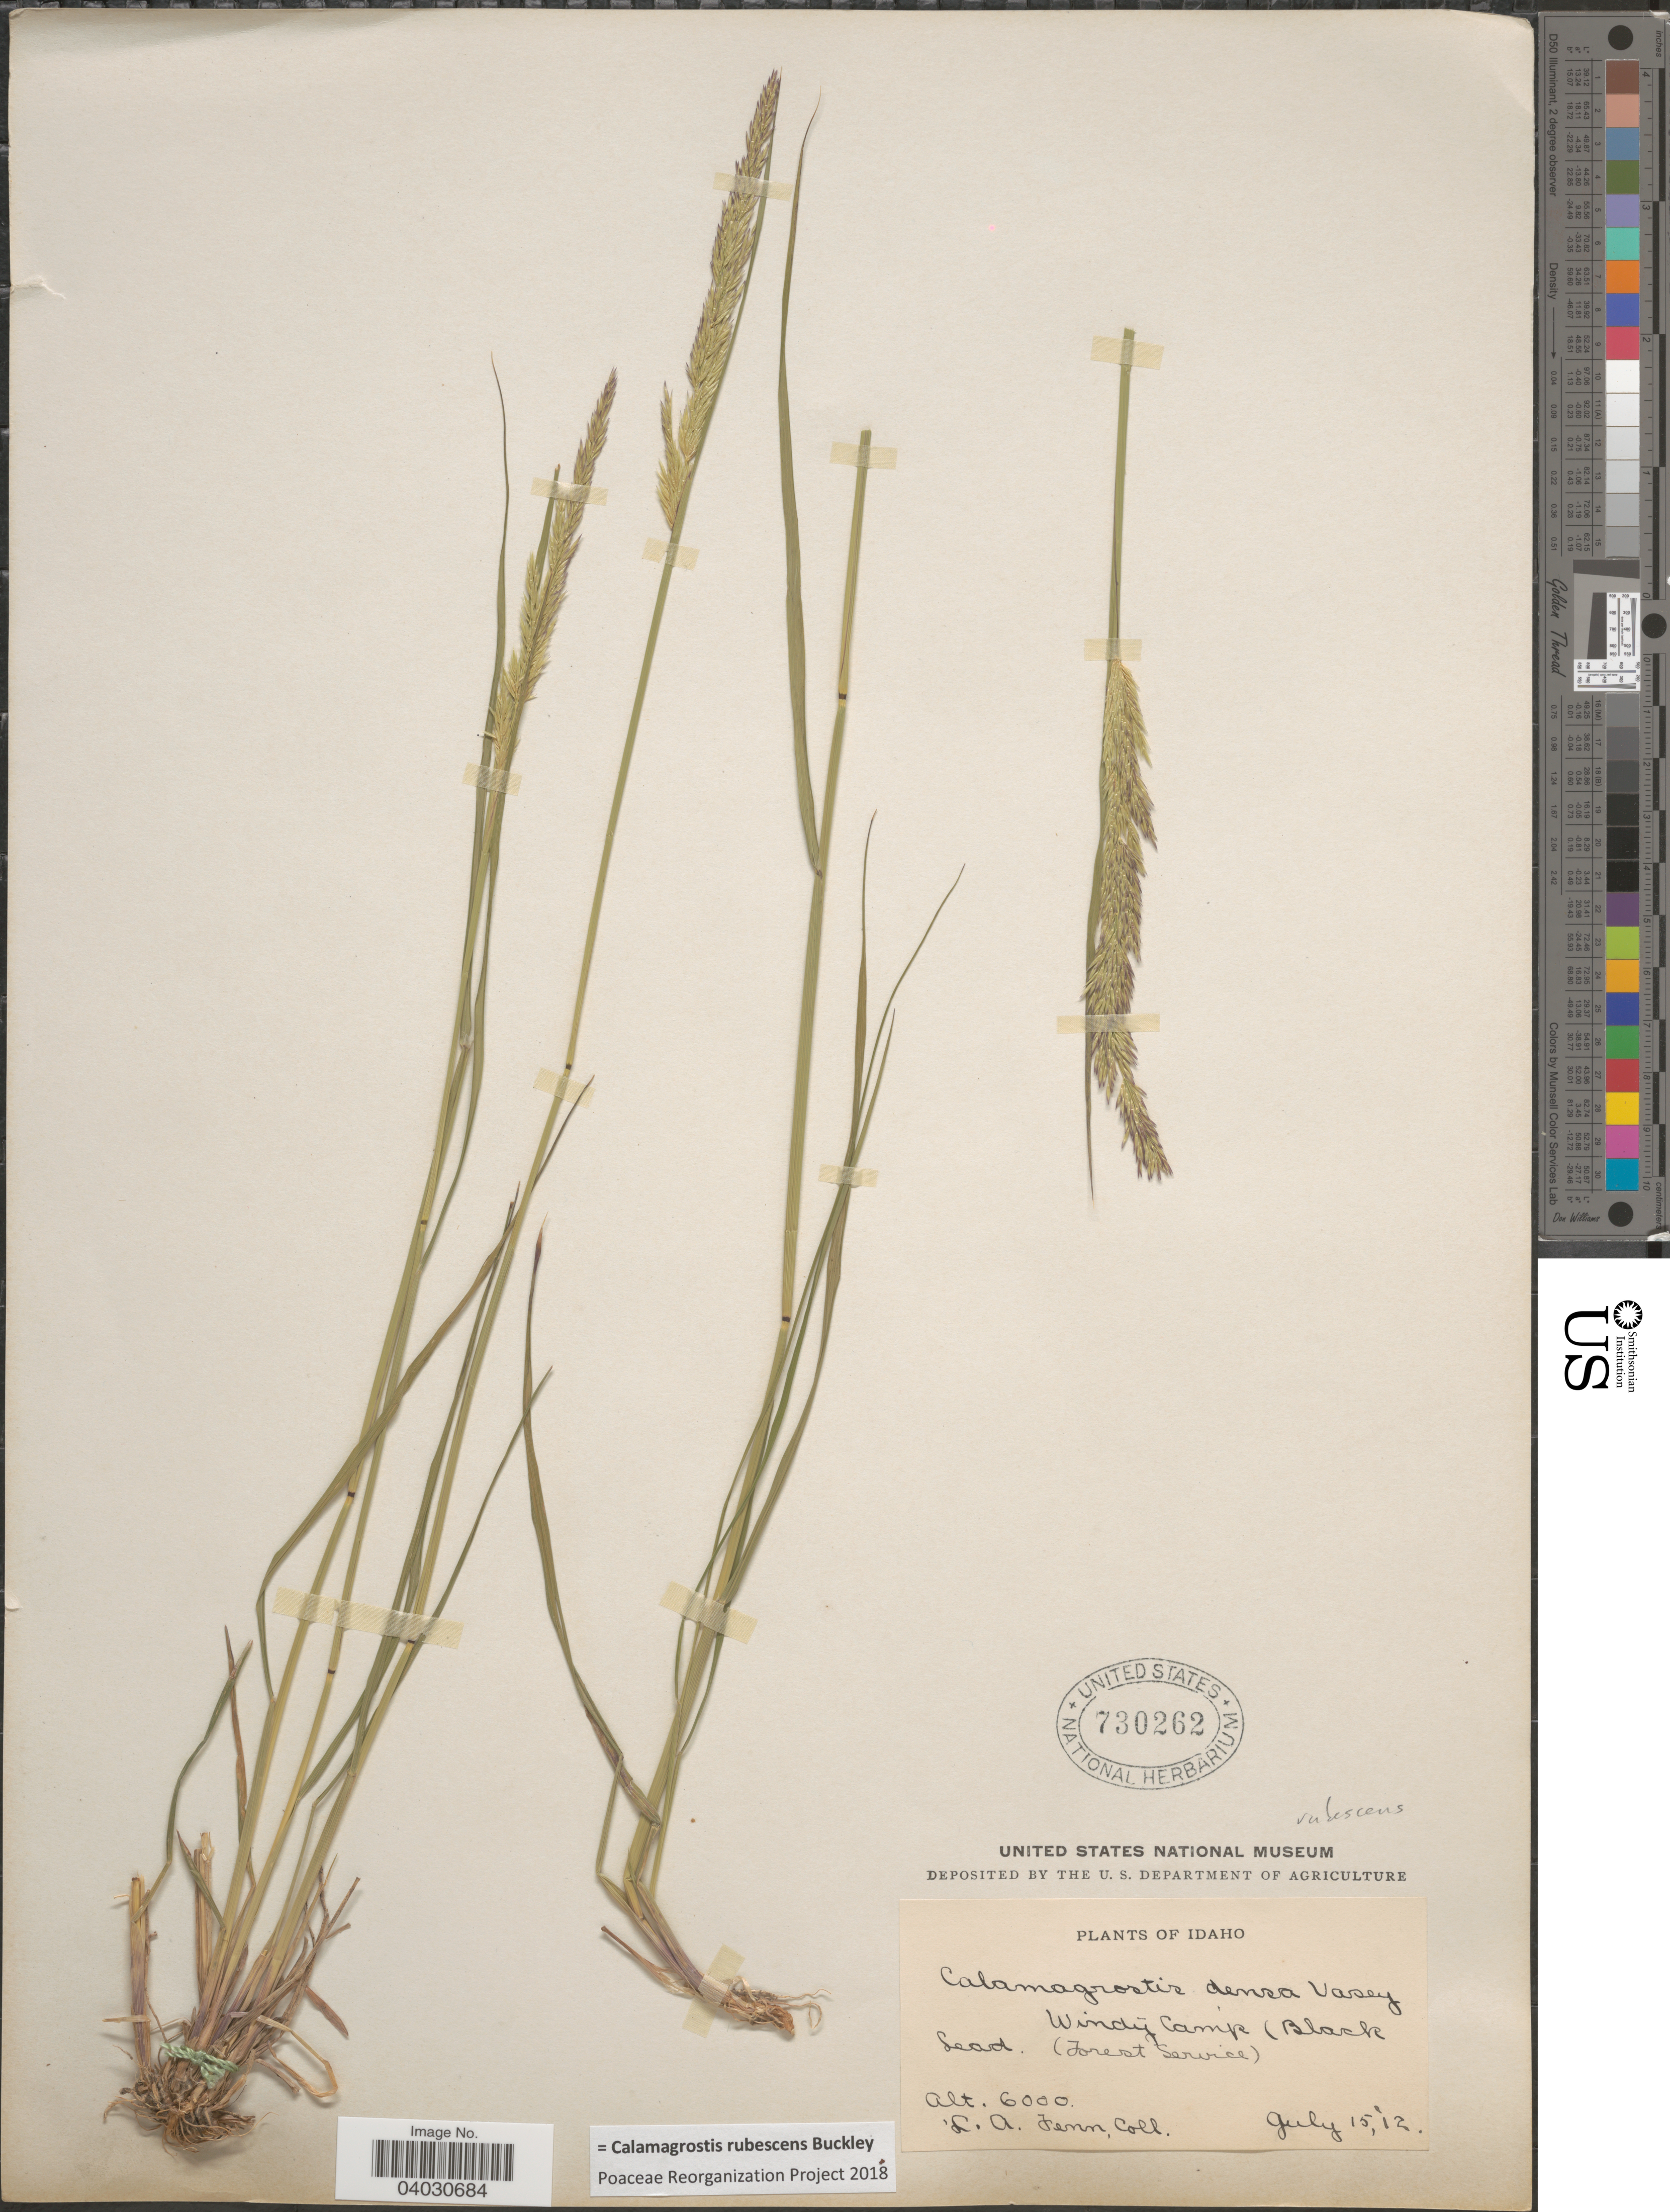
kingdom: Plantae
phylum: Tracheophyta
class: Liliopsida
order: Poales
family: Poaceae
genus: Calamagrostis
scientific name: Calamagrostis rubescens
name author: Buckley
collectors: L. Fenn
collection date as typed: Transcribed d/m/y: 15/7/12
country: United States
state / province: Idaho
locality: Windy Camp (Black Lead. (Forest Service).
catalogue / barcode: US 730262